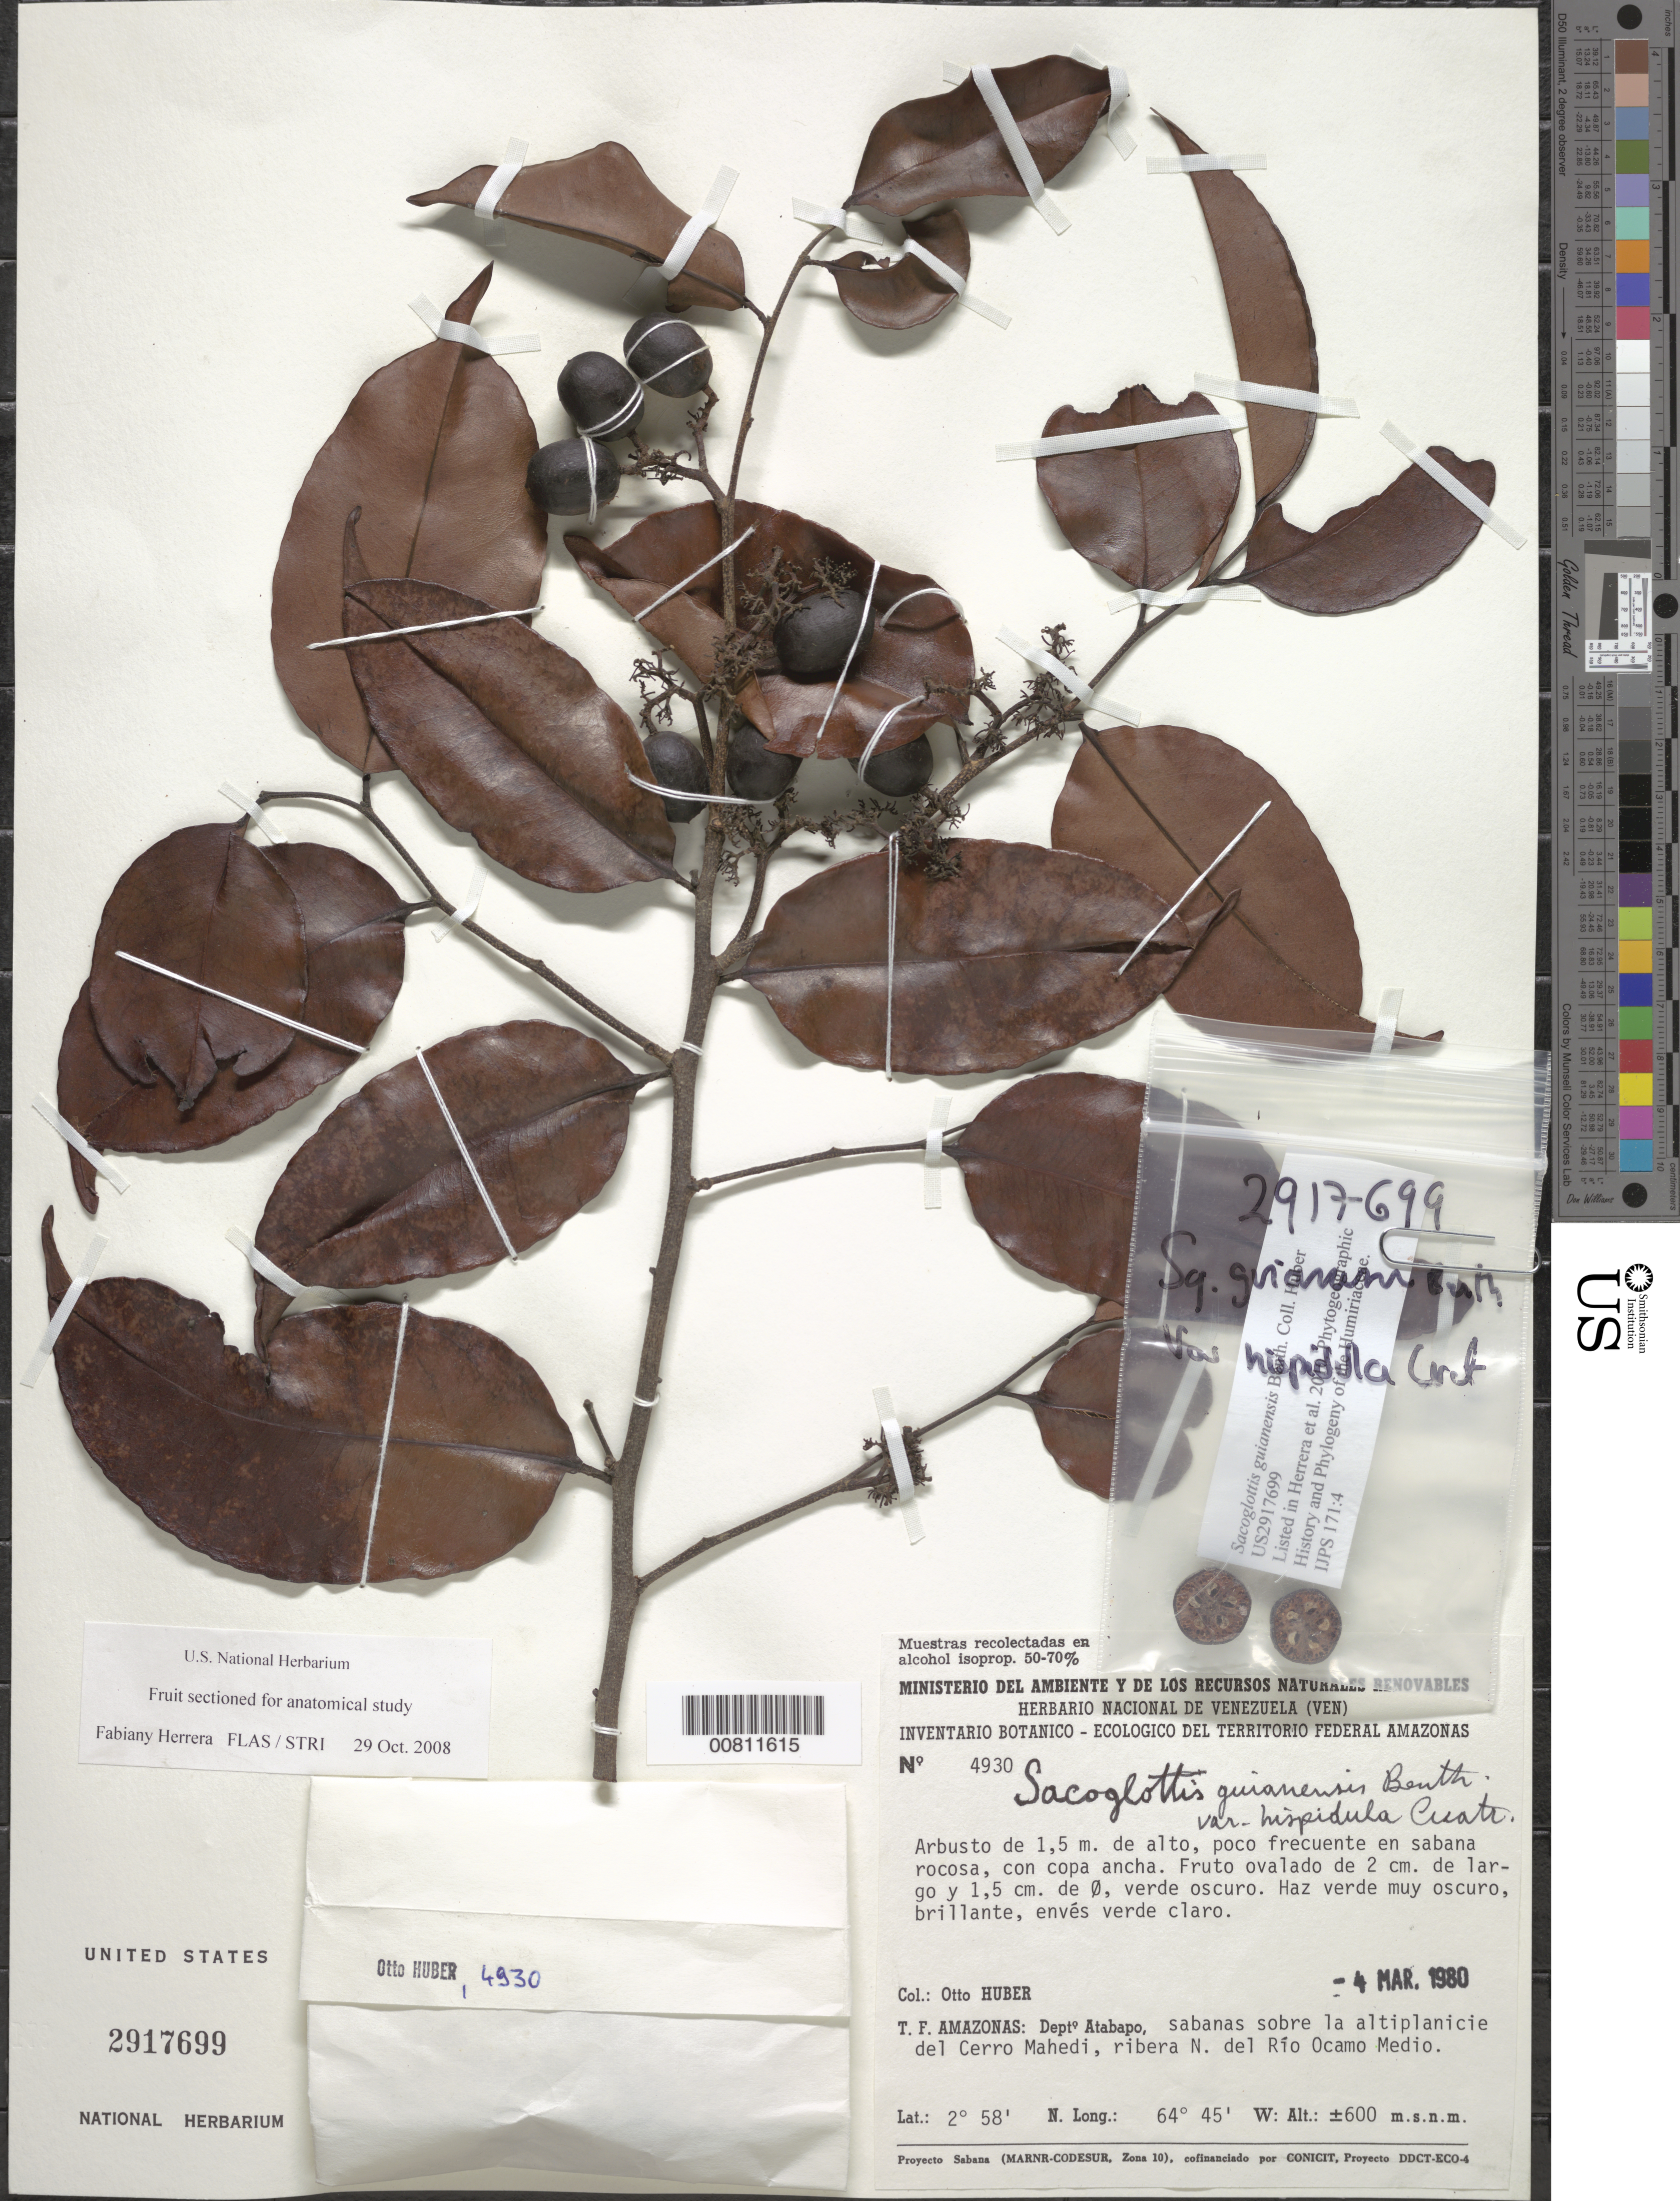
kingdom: Plantae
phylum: Tracheophyta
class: Magnoliopsida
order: Malpighiales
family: Humiriaceae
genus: Sacoglottis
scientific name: Sacoglottis guianensis var. hispidula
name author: Cuatrec.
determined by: Cuatrecasas, J.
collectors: O. Huber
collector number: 4930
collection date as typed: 4-Mar-80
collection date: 1980-03-04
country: Venezuela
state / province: Amazonas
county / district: Atabapo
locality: E of Cerro Mahedi, N del Río Ocamo Medio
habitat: Sabana rocosa sobre la altiplanicie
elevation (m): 600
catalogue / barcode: US 2917699